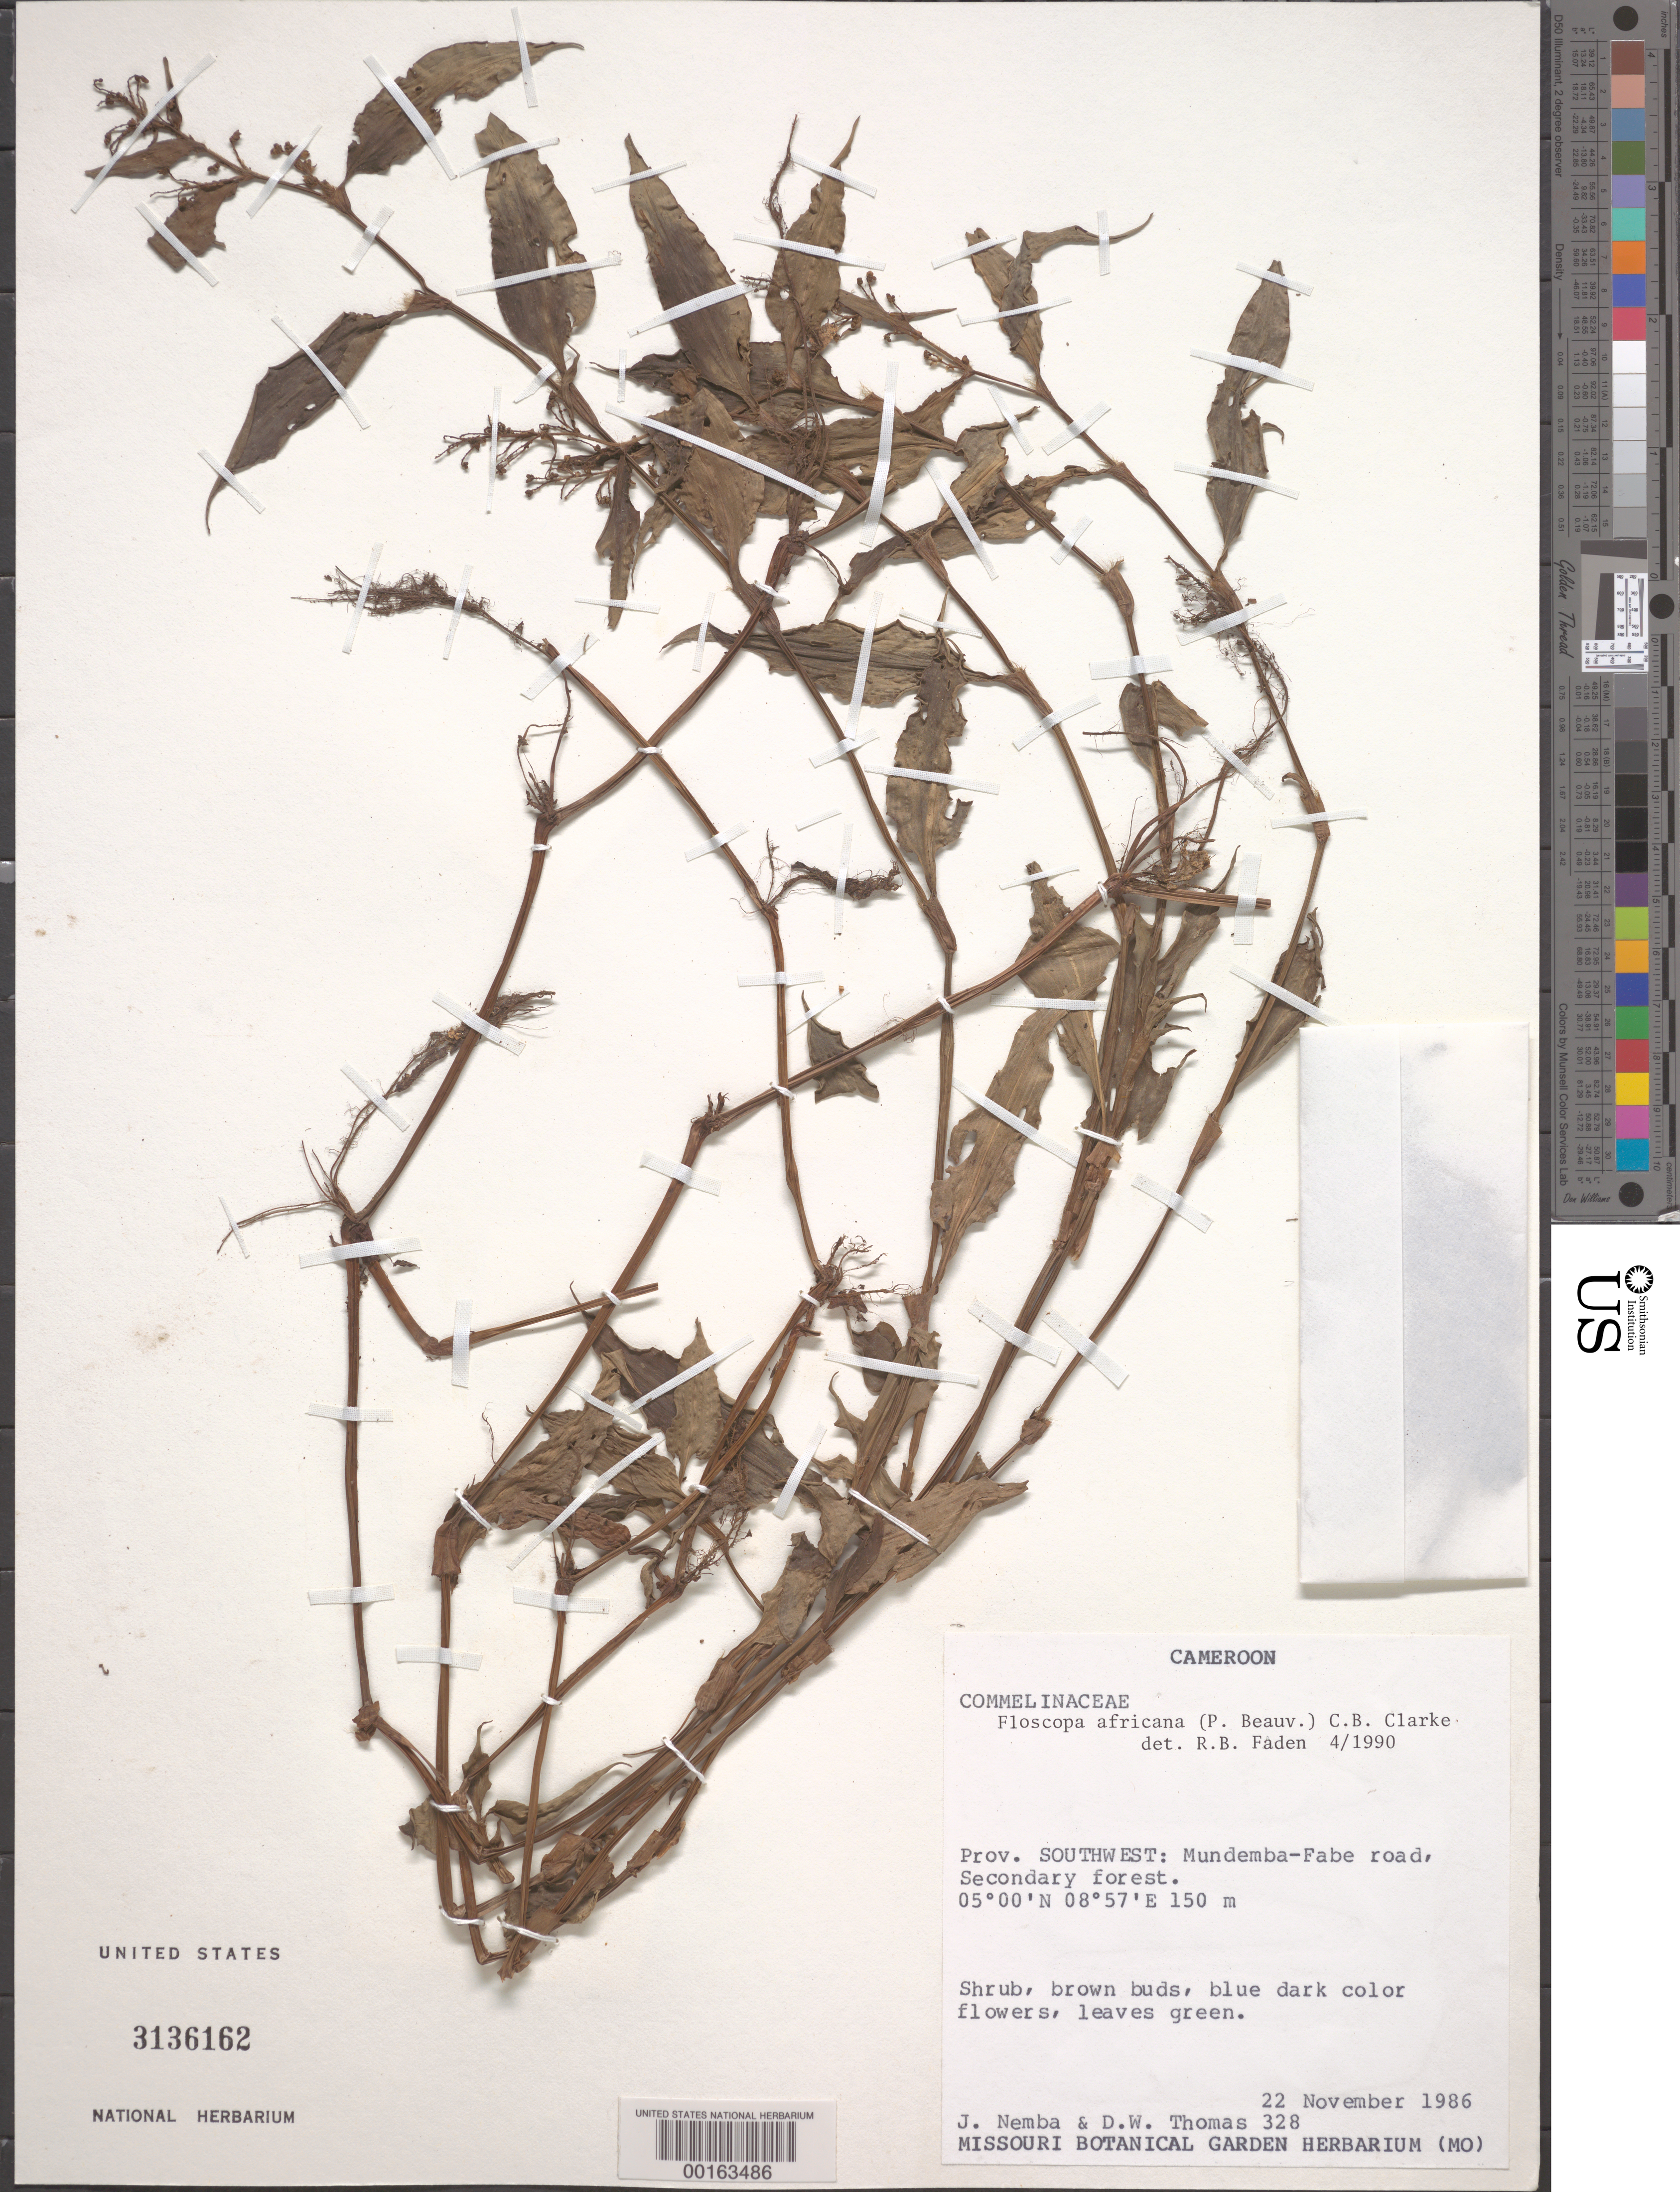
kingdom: Plantae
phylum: Tracheophyta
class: Liliopsida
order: Commelinales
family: Commelinaceae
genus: Floscopa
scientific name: Floscopa africana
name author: (P. Beauv.) C.B. Clarke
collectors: J. Nemba & D. W. Thomas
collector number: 328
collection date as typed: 22 Nov 1986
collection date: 1986-11-22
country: Cameroon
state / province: Sud-Ouest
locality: Mundemba-fabe road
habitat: Secondary forest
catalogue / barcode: US 3136162